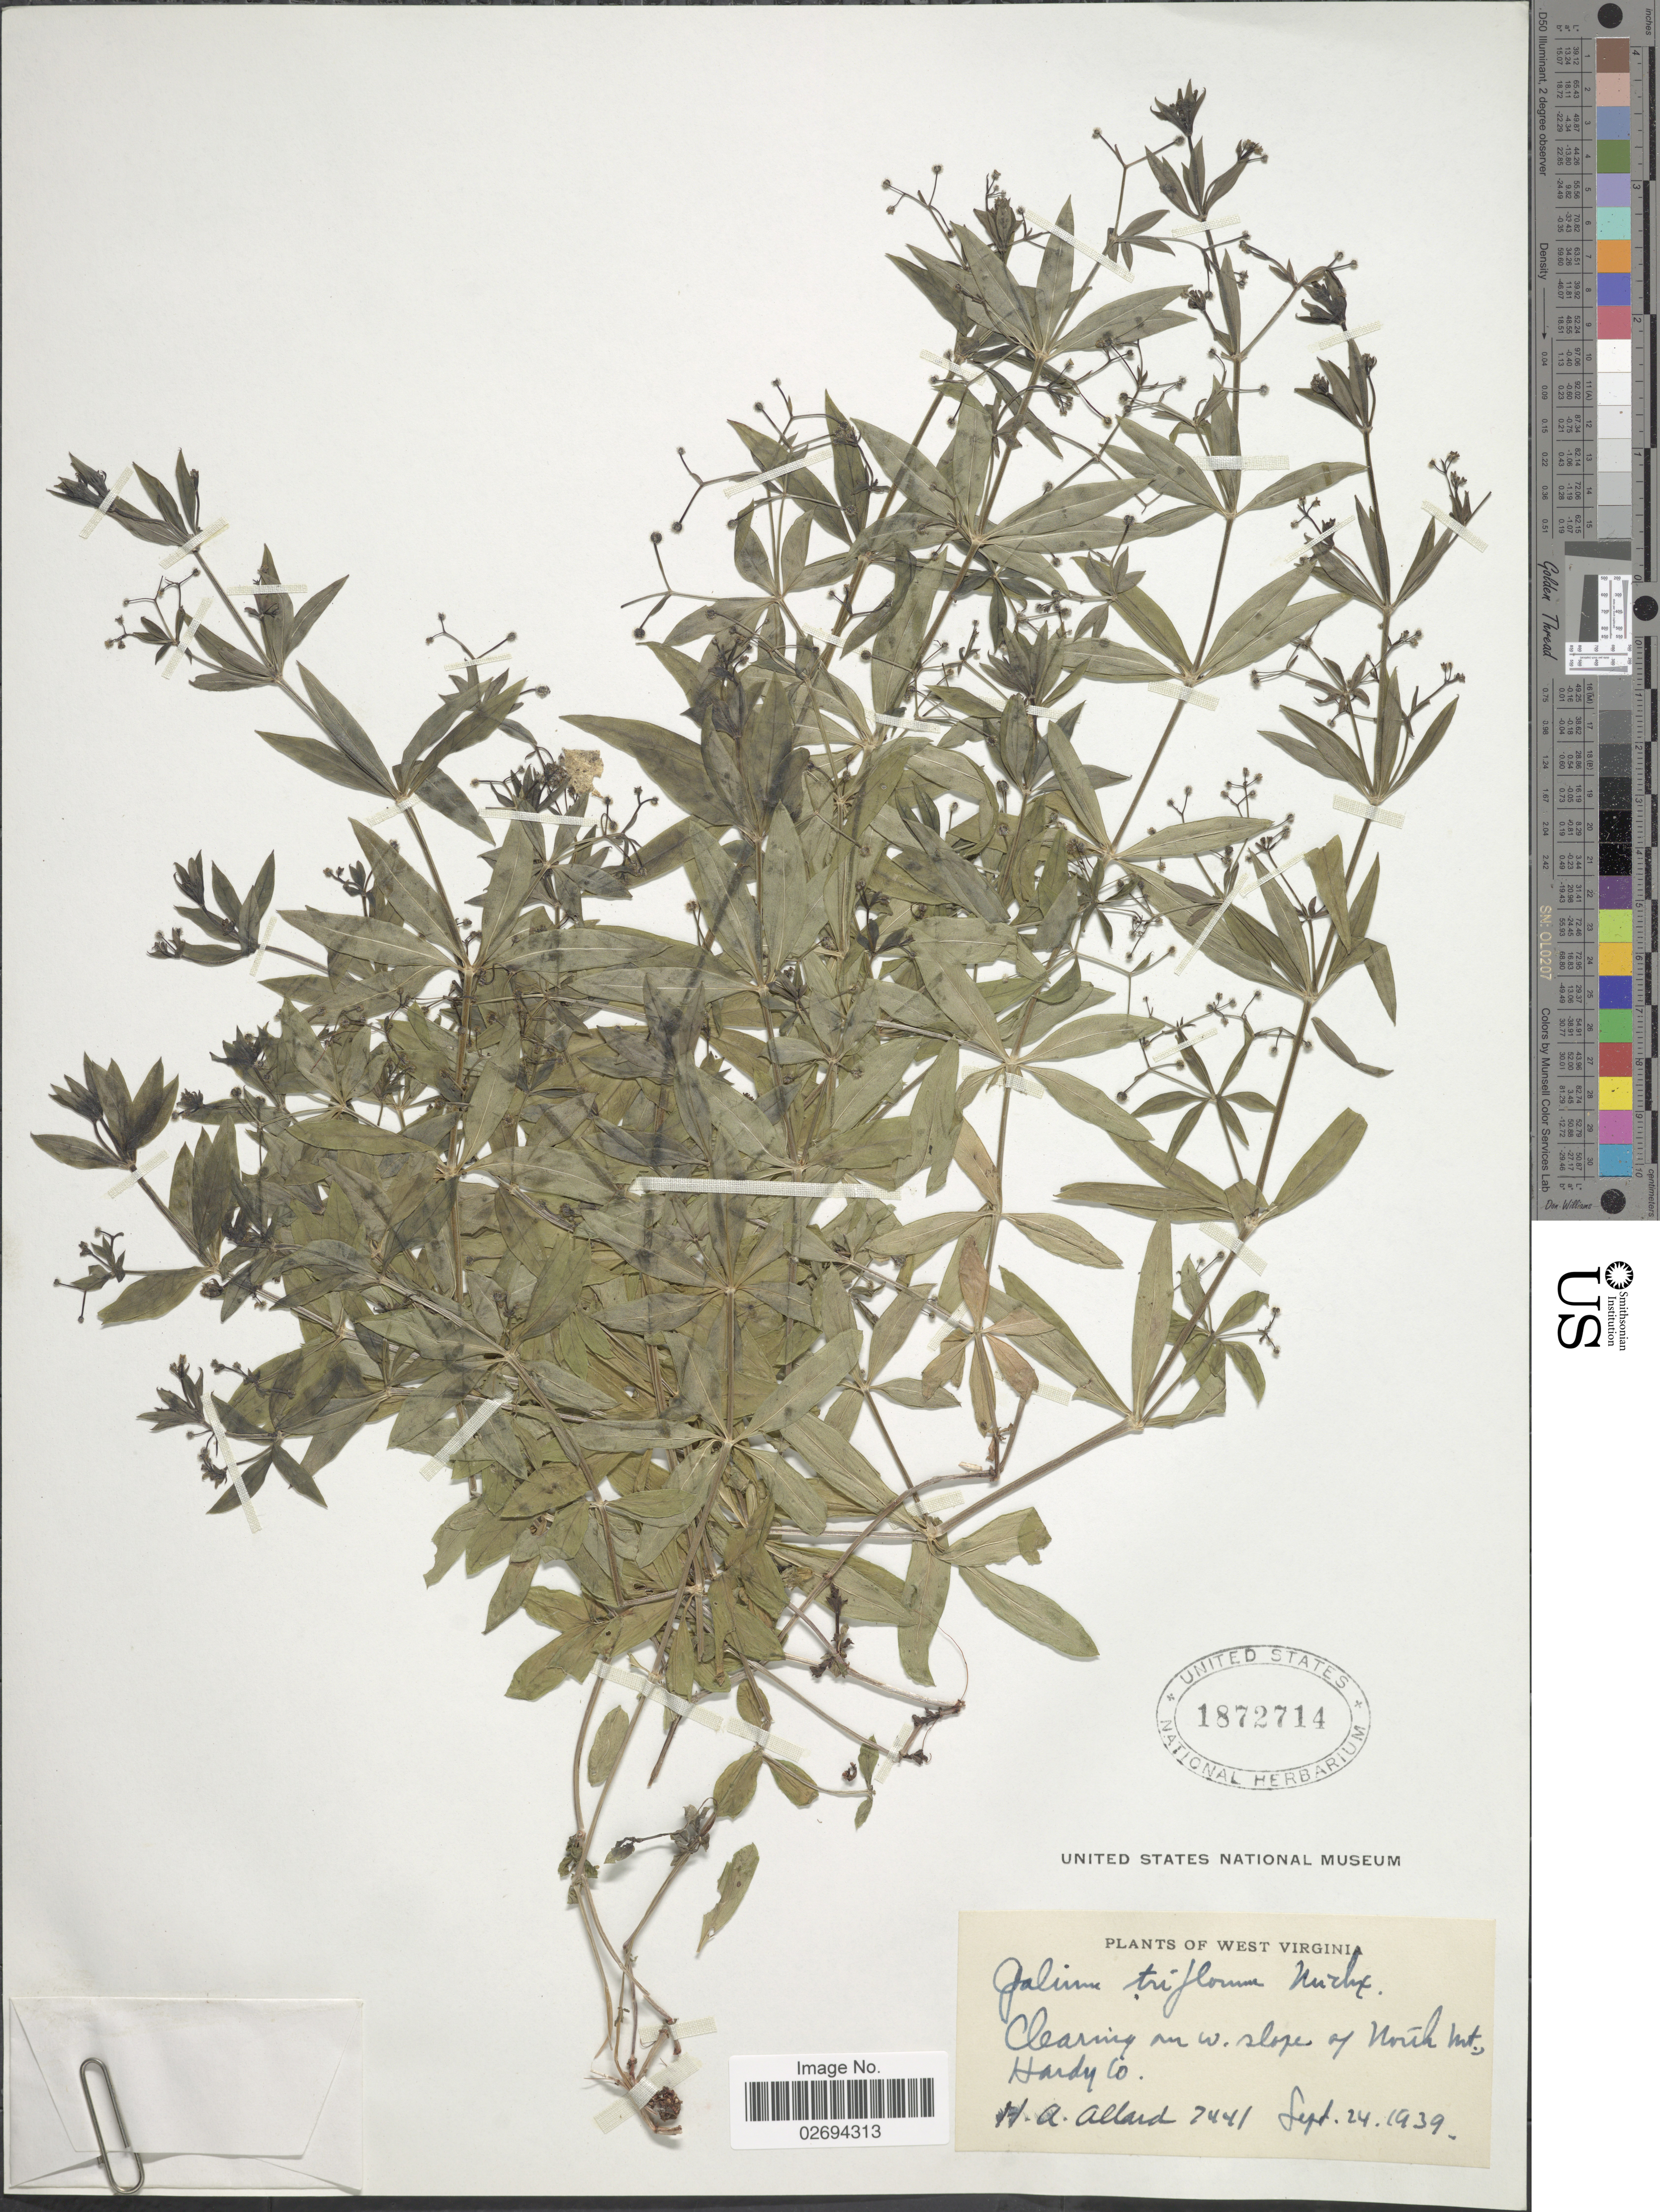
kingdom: Plantae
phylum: Tracheophyta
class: Magnoliopsida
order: Gentianales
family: Rubiaceae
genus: Galium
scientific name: Galium triflorum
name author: Michx.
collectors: H. A. Allard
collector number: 7441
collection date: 1939-09-24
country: United States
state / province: West Virginia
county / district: Hardy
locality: Clearing on W. slope of North Mt., Hardy Co.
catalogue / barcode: US 1872714